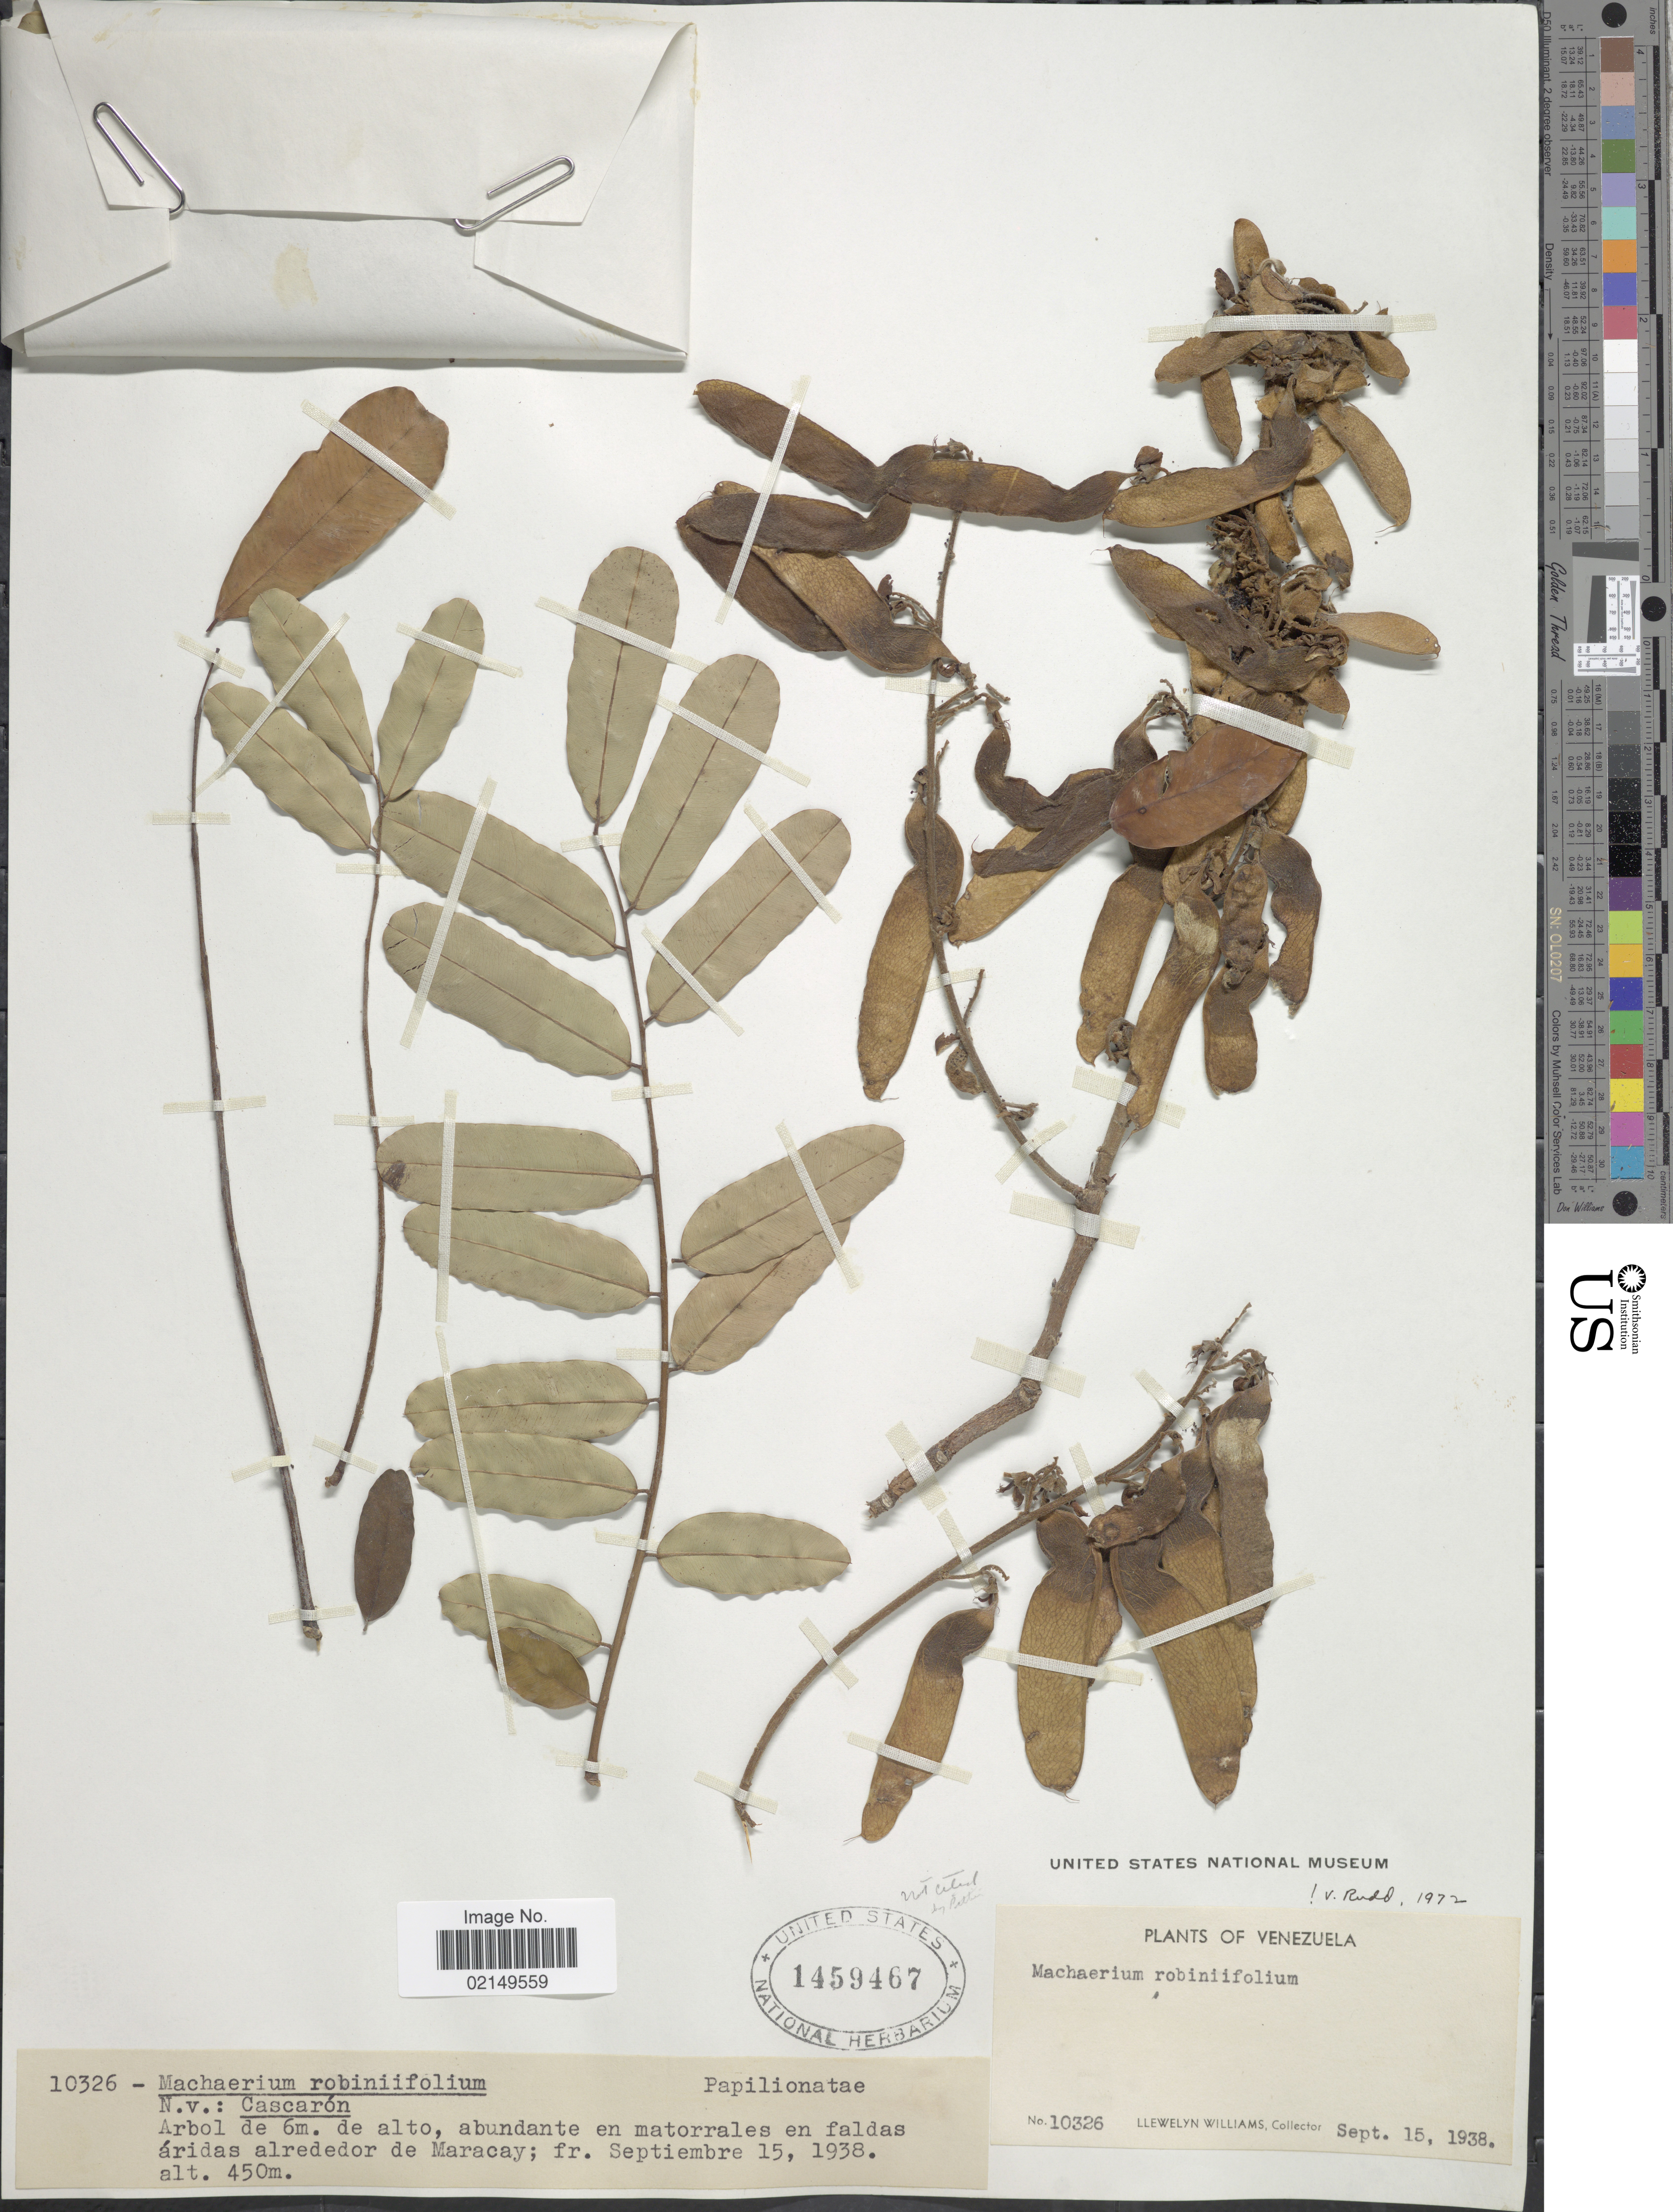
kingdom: Plantae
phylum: Tracheophyta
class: Magnoliopsida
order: Fabales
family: Fabaceae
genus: Machaerium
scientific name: Machaerium robinifolium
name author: (DC.) Vogel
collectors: Ll. Williams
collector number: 10326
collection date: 1938-09-15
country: Venezuela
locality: Abundante en matorrales en faldas aridas alrededores de Maracayk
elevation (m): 450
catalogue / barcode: US 1459467